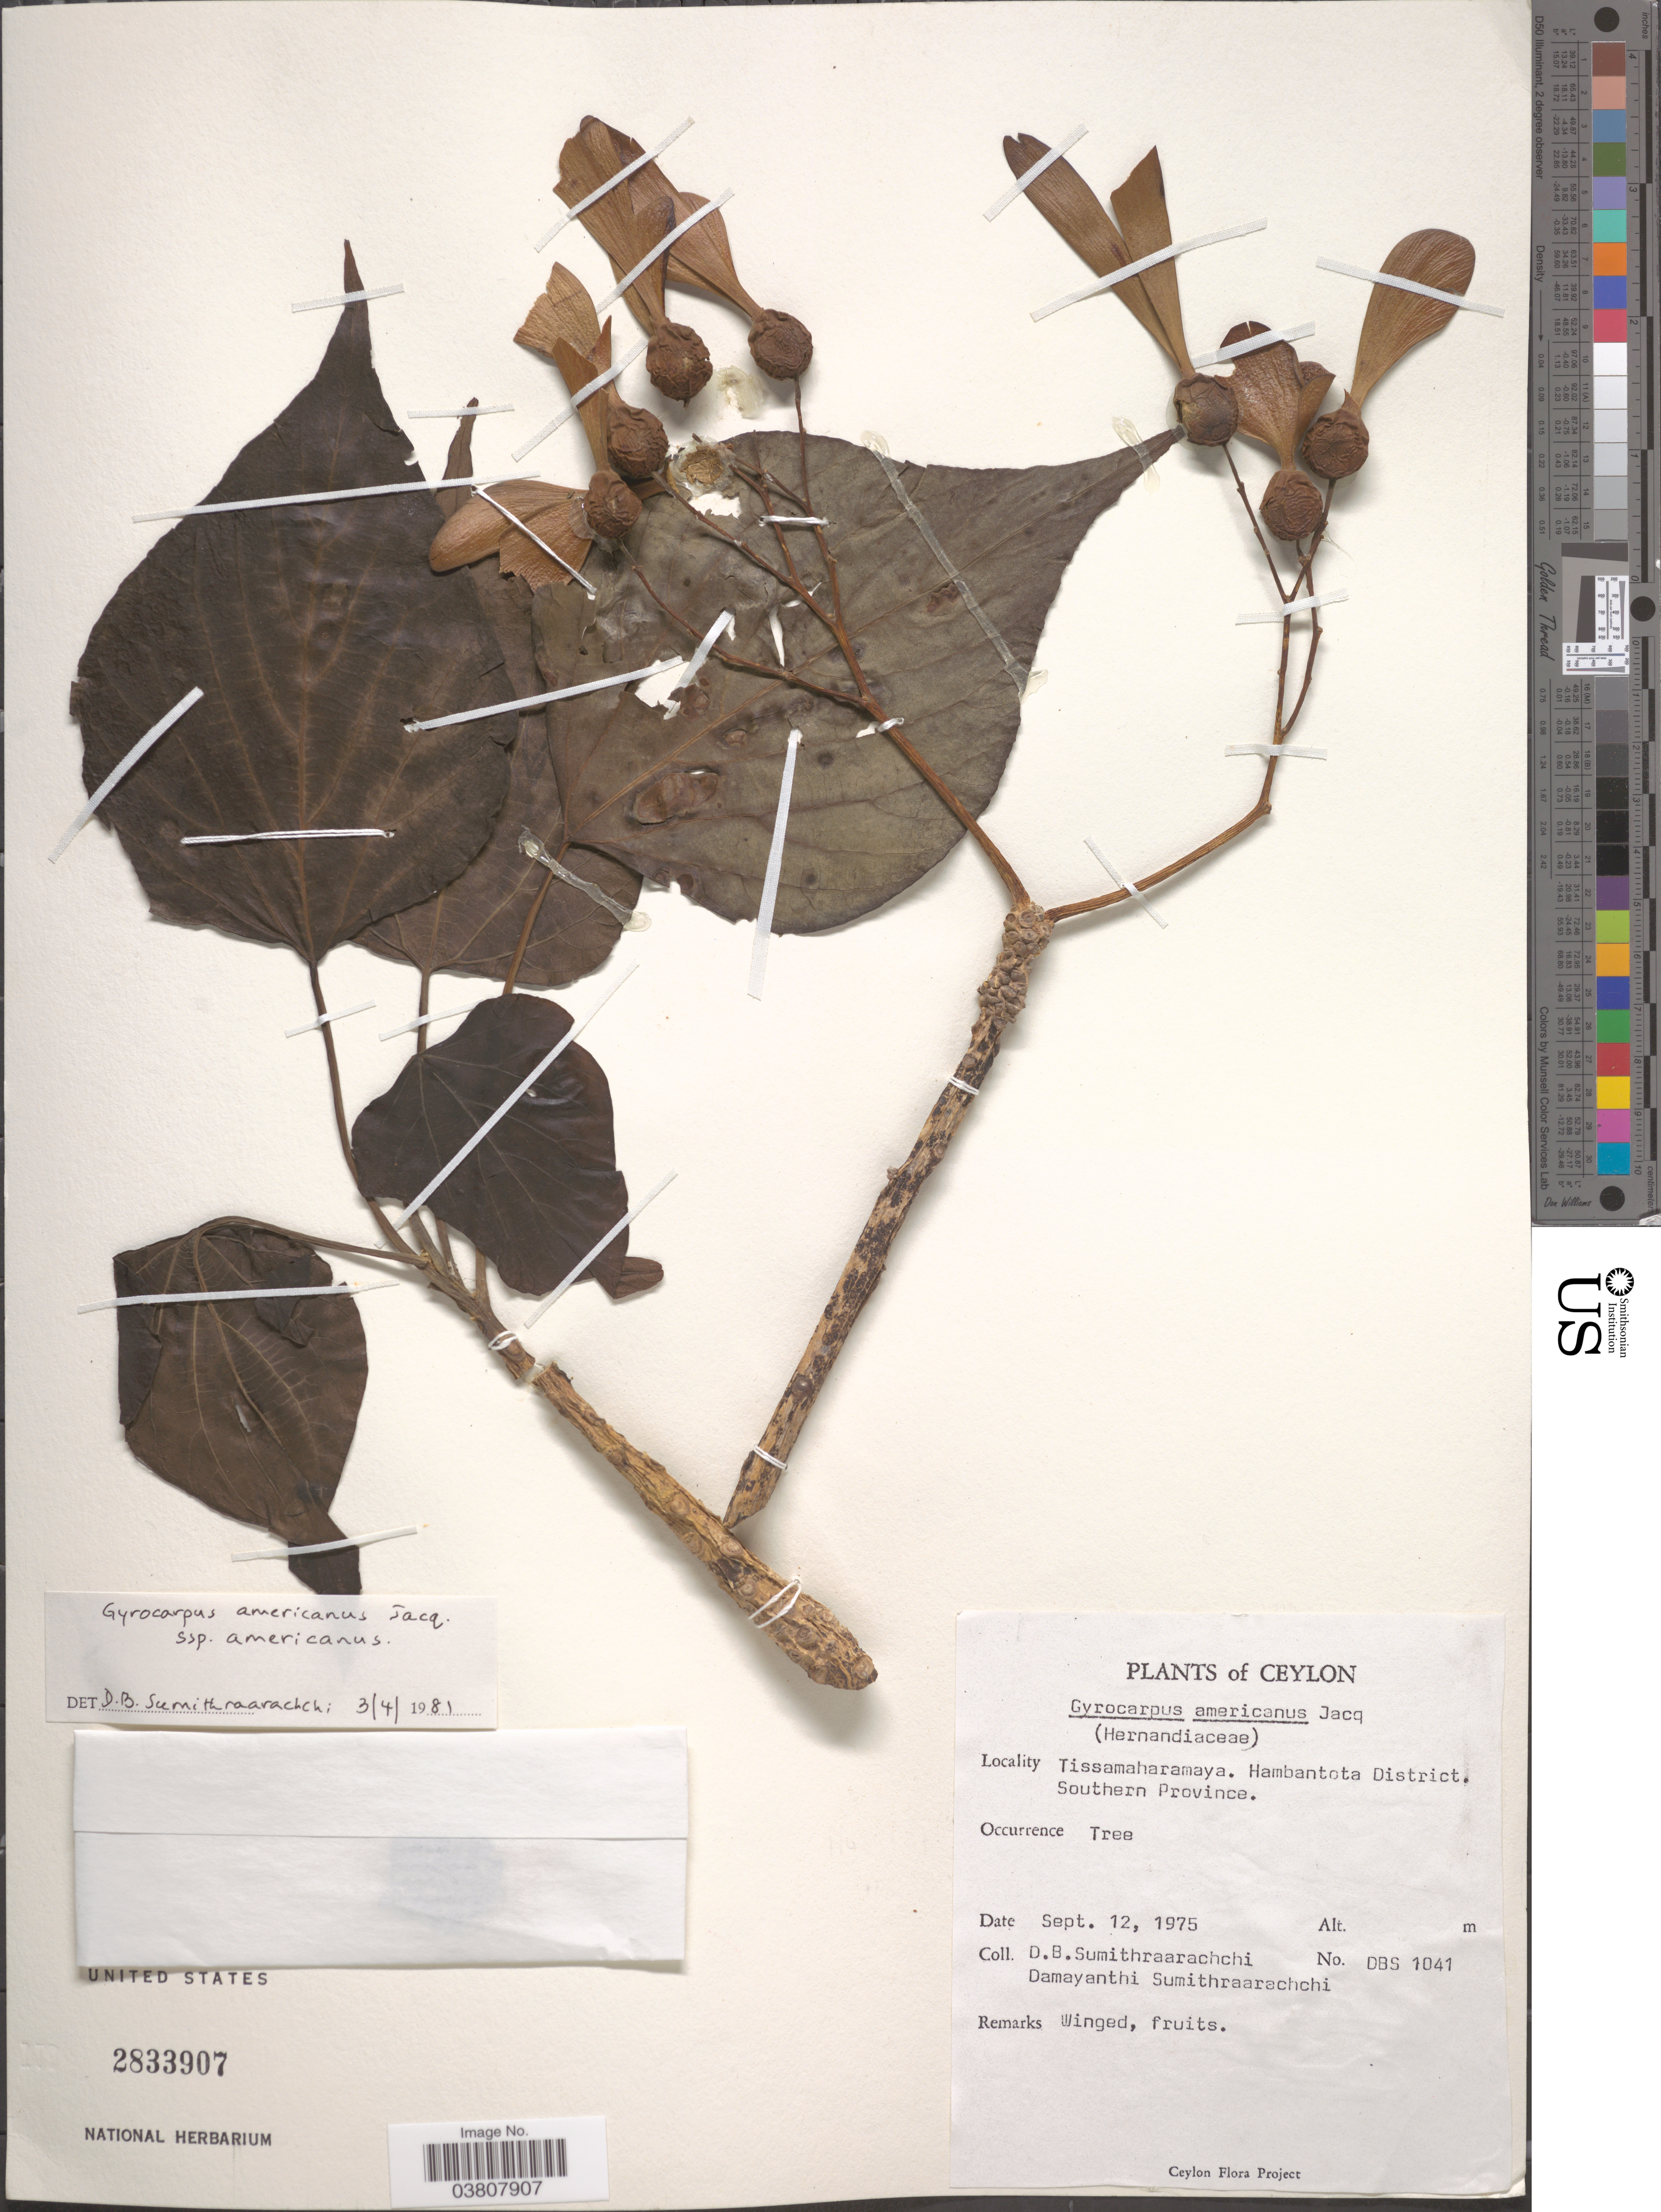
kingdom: Plantae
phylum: Tracheophyta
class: Magnoliopsida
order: Laurales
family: Hernandiaceae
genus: Gyrocarpus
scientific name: Gyrocarpus americanus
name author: Jacq.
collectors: D. B. Sumithraarachchi & D. Sumithraarachchi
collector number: DBS1041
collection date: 1975-09-12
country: Sri Lanka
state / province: Southern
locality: Ceylon. Tissamaharamaya. Hambantota District.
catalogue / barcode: US 2833907